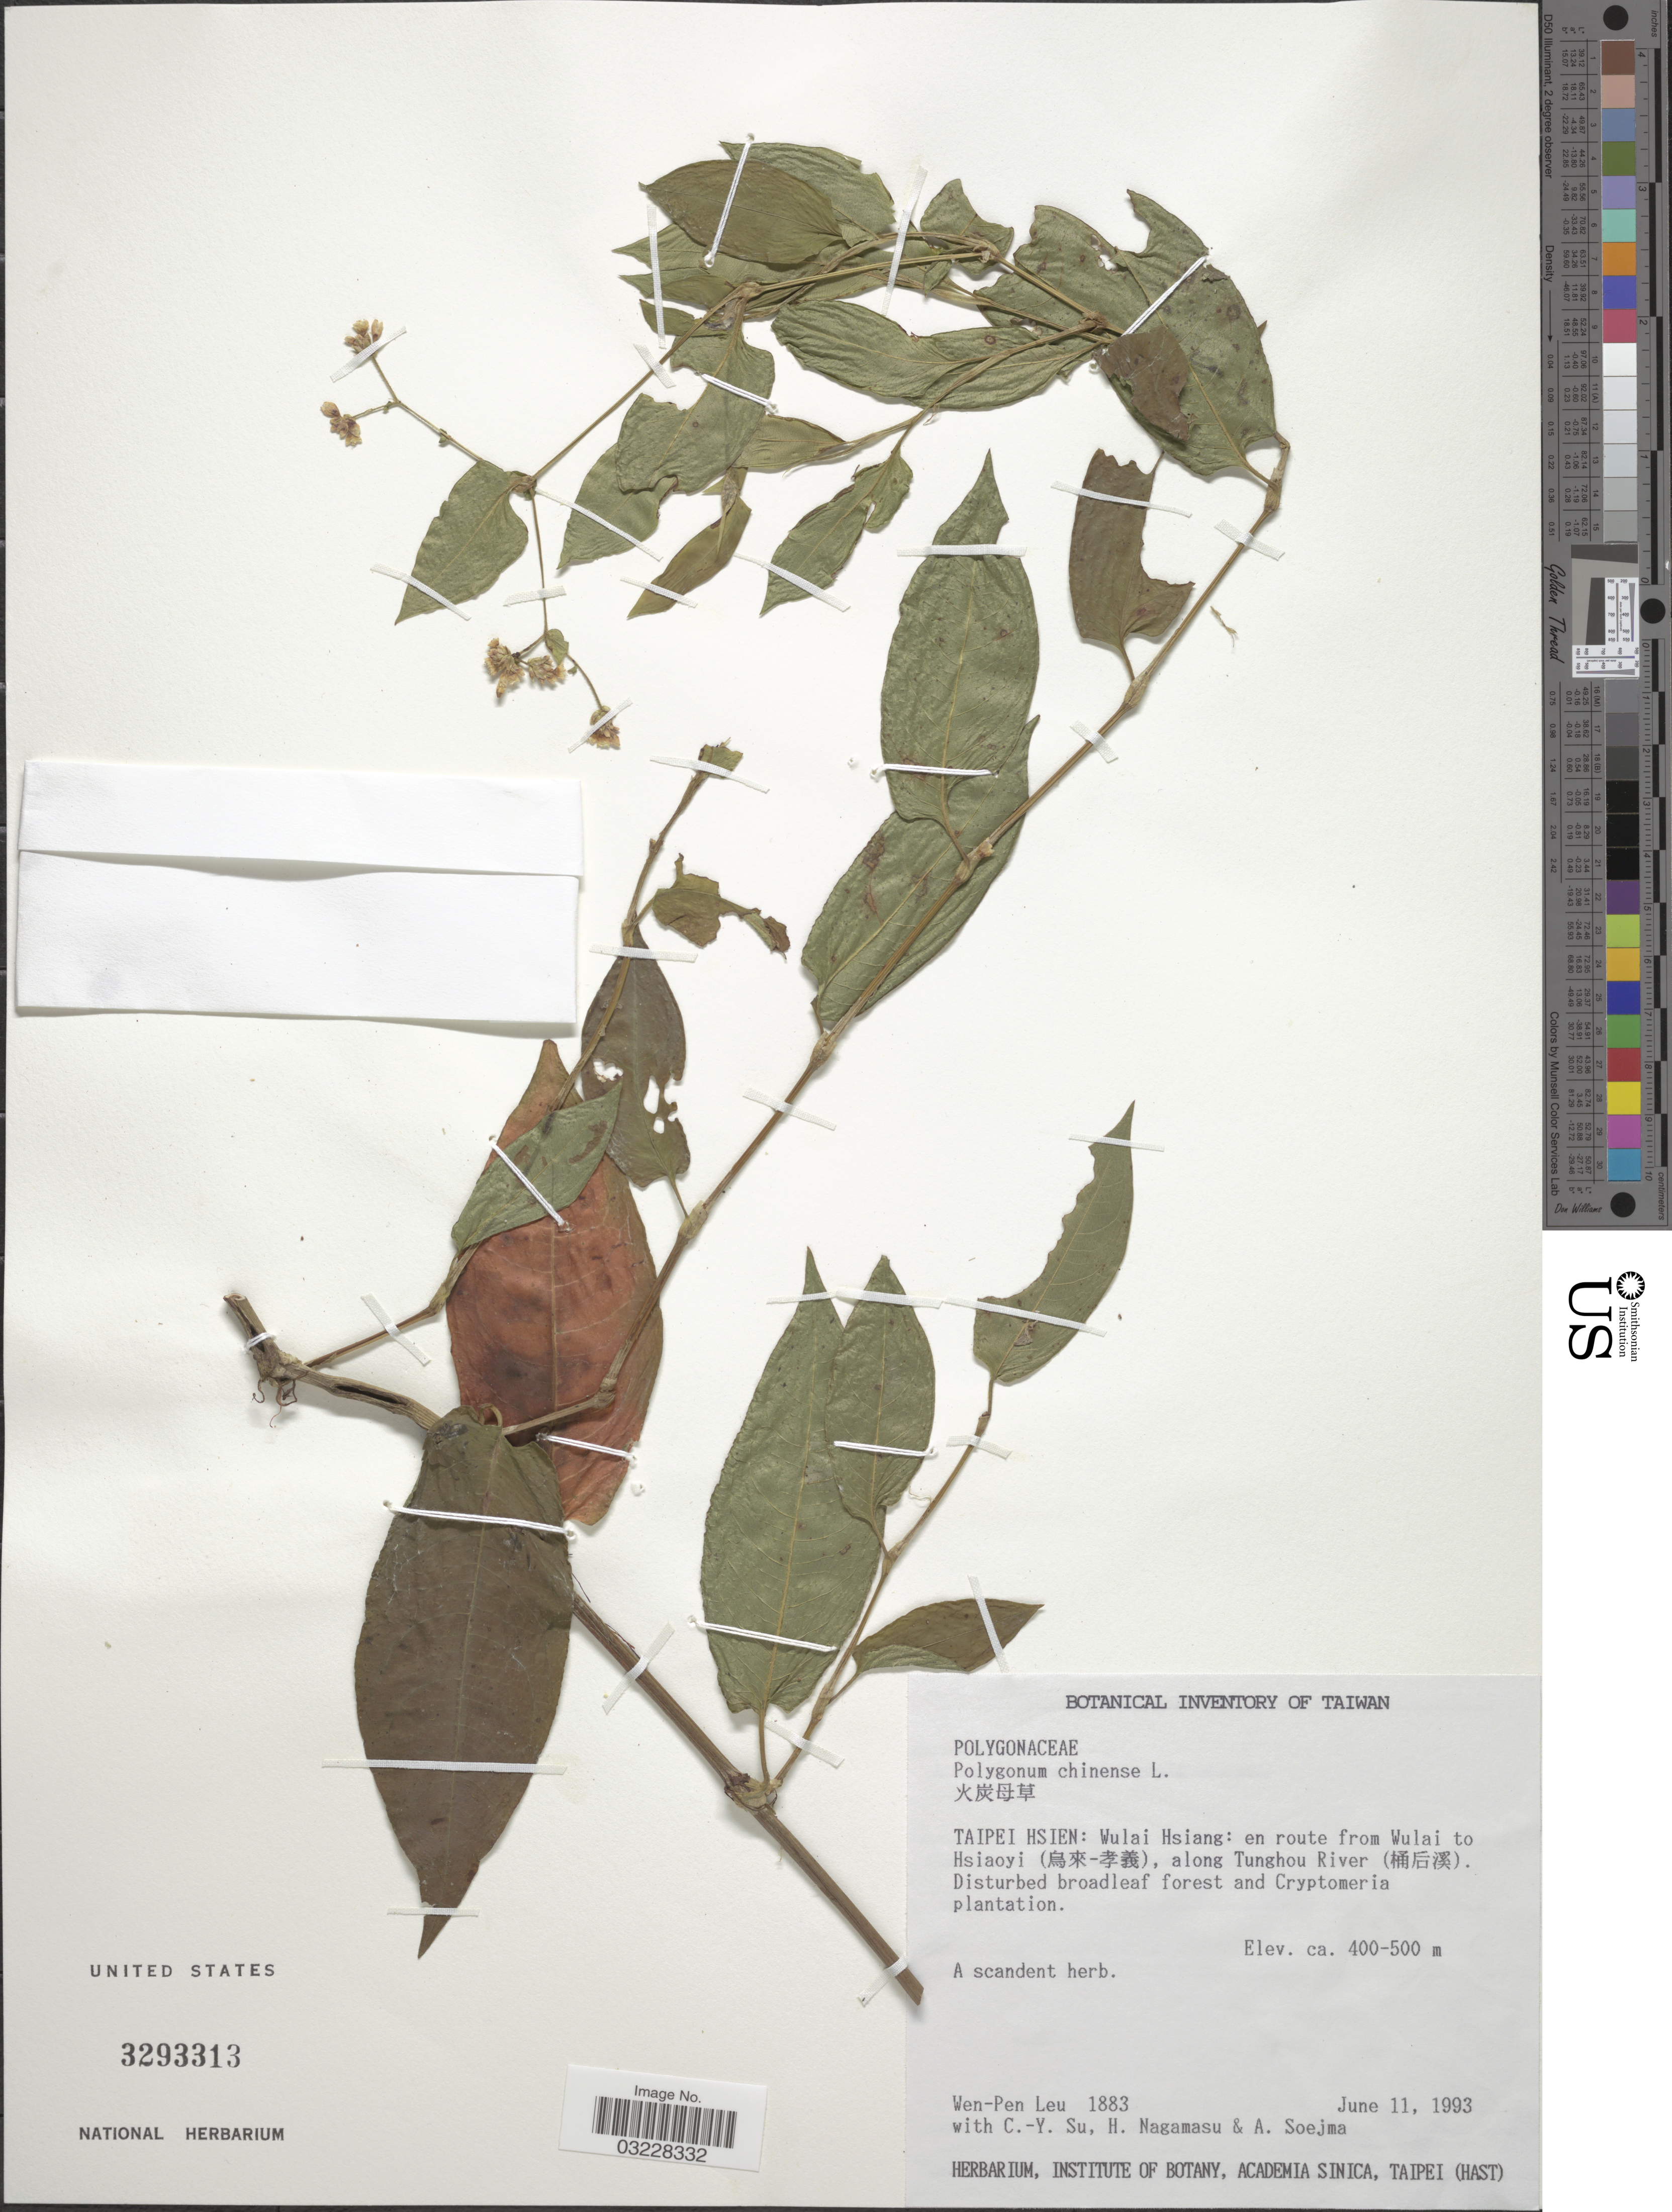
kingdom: Plantae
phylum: Tracheophyta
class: Magnoliopsida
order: Caryophyllales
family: Polygonaceae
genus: Polygonum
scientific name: Polygonum chinense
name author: L.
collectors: W. Leu, C. Su, H. Nagamasu & A. Soejma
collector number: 1883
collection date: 1993-06-11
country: Taiwan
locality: Taipei Hsien: Wulai Hsiang: en route from Wulai to Hsiaoyi, along Tunghou River.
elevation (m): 400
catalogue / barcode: US 3293313